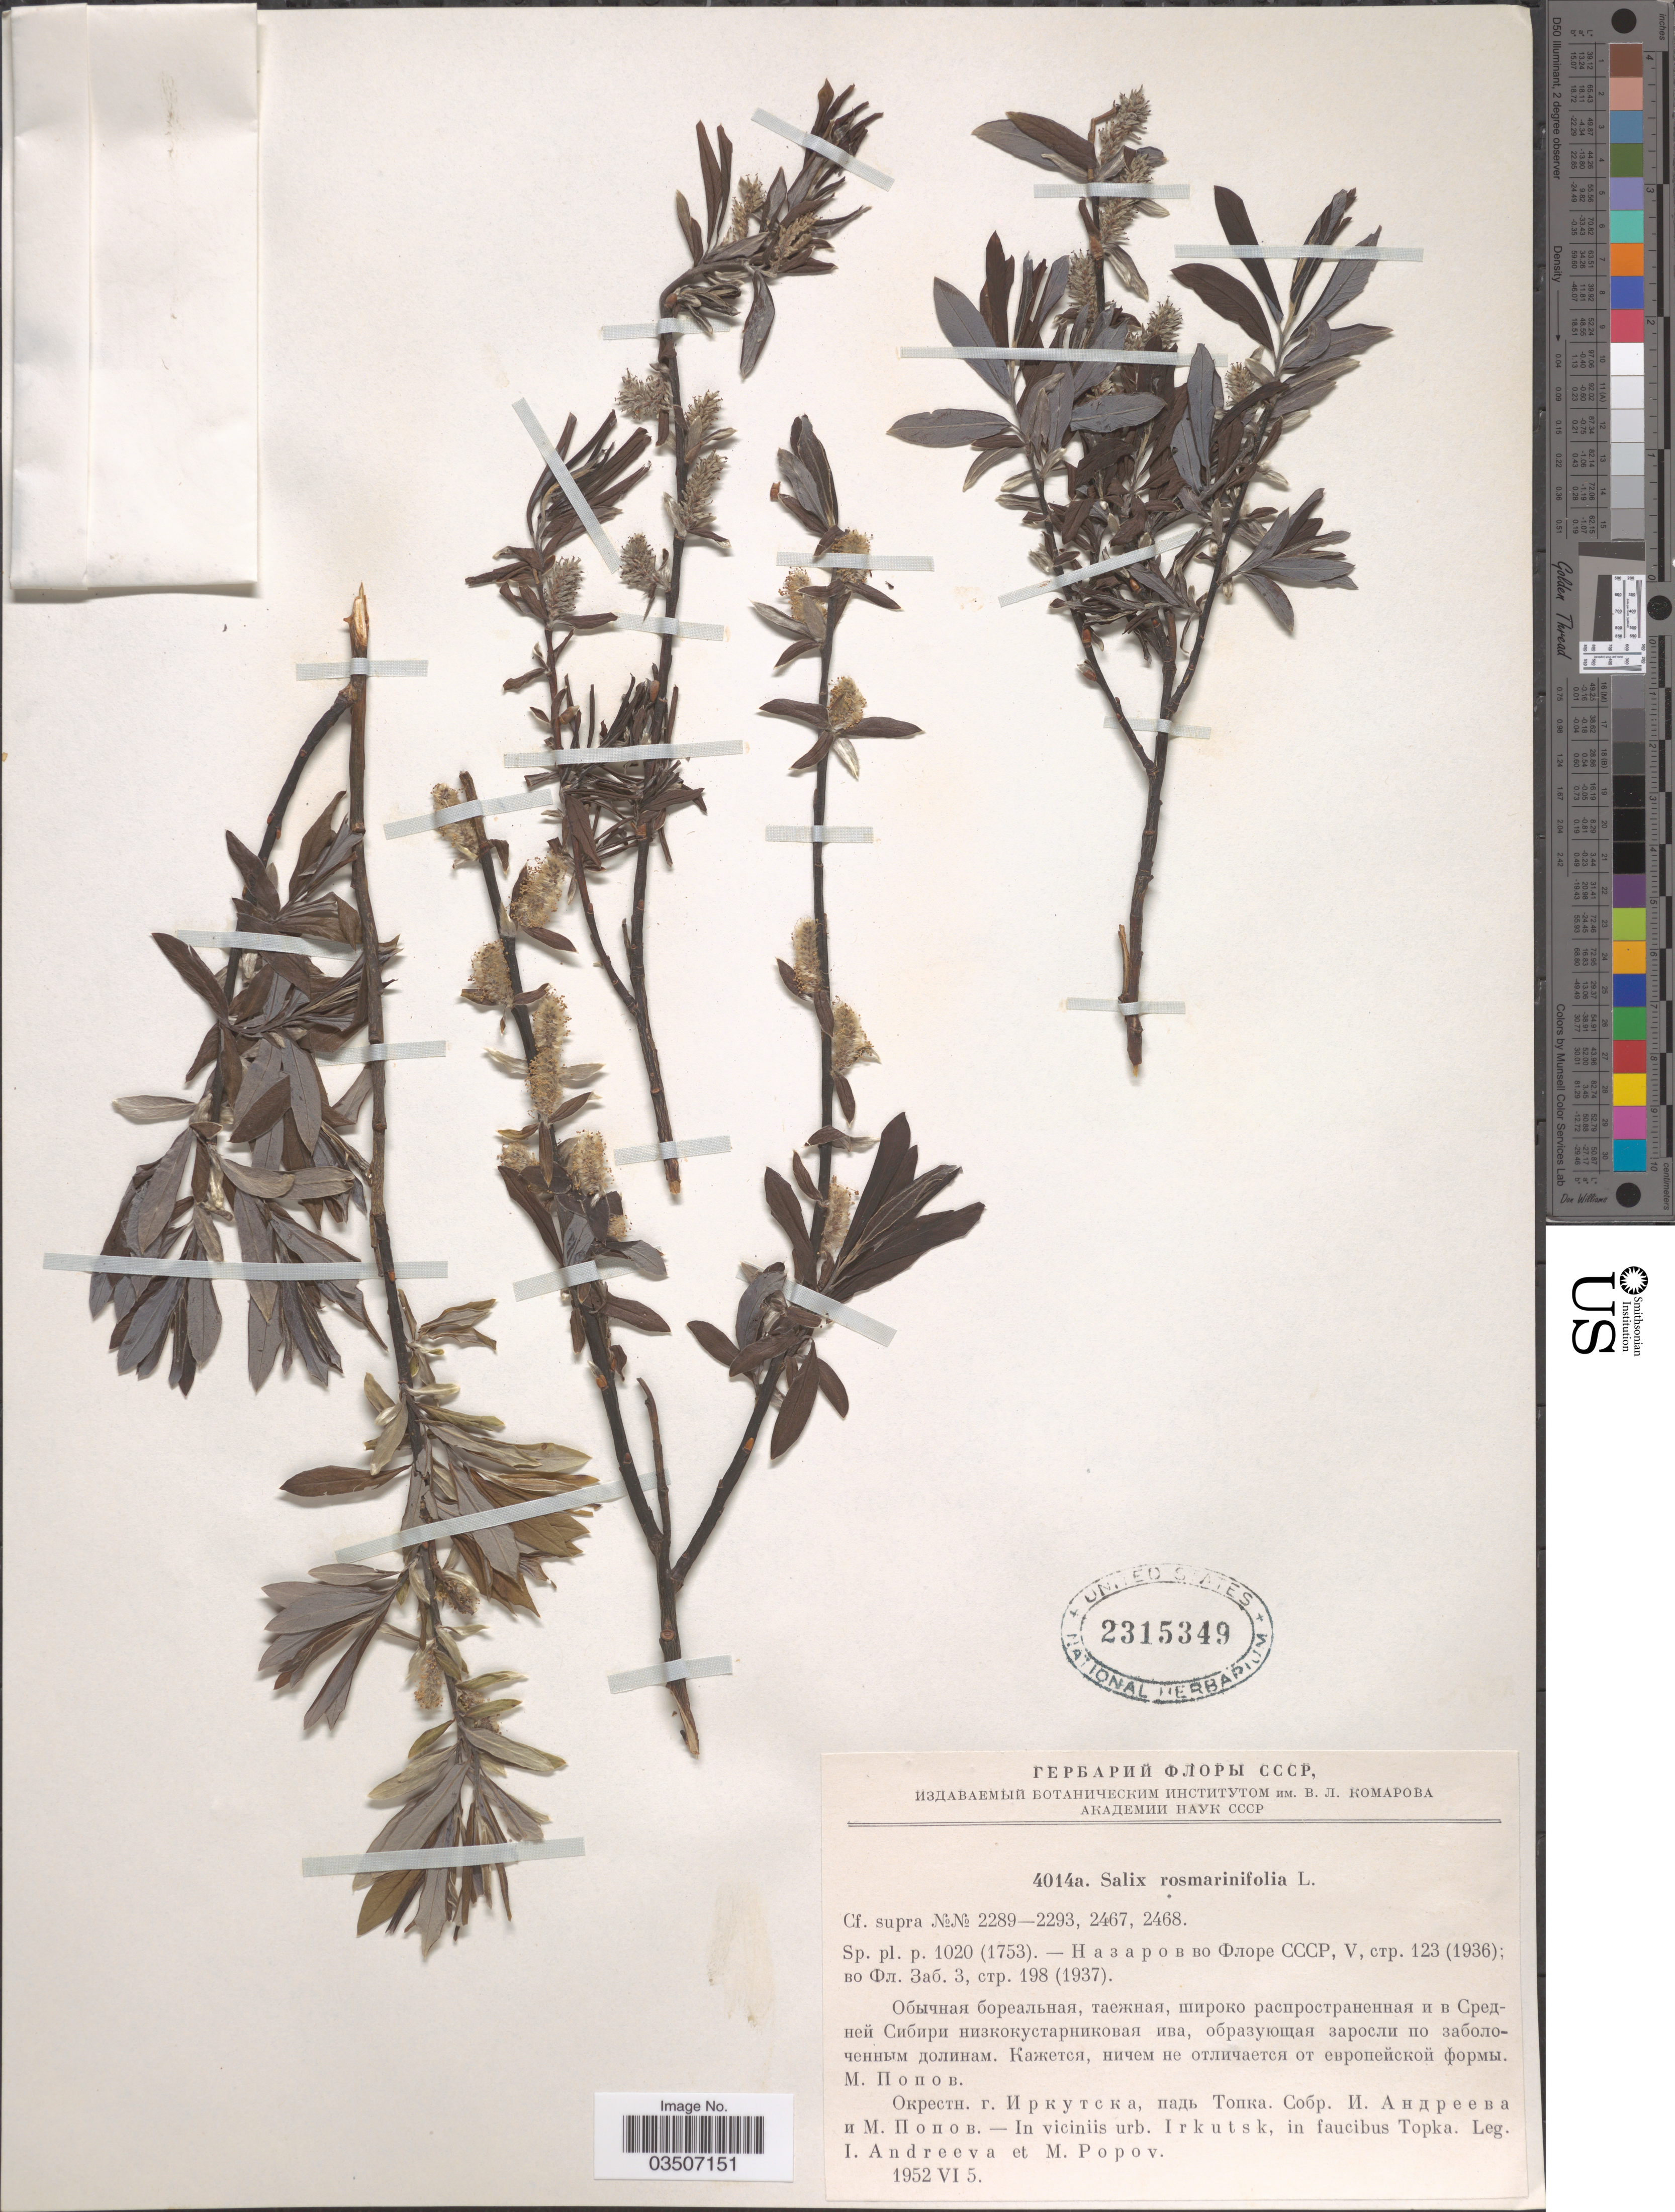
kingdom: Plantae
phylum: Tracheophyta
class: Magnoliopsida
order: Malpighiales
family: Salicaceae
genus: Salix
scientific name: Salix rosmarinifolia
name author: L.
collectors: I. Andreeva & M. Popov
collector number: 4014a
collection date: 1952-06-05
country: Russian Federation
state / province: Irkutsk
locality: In viciniis urb. Irkutsk, in faucibus Topka.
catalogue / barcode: US 2315349